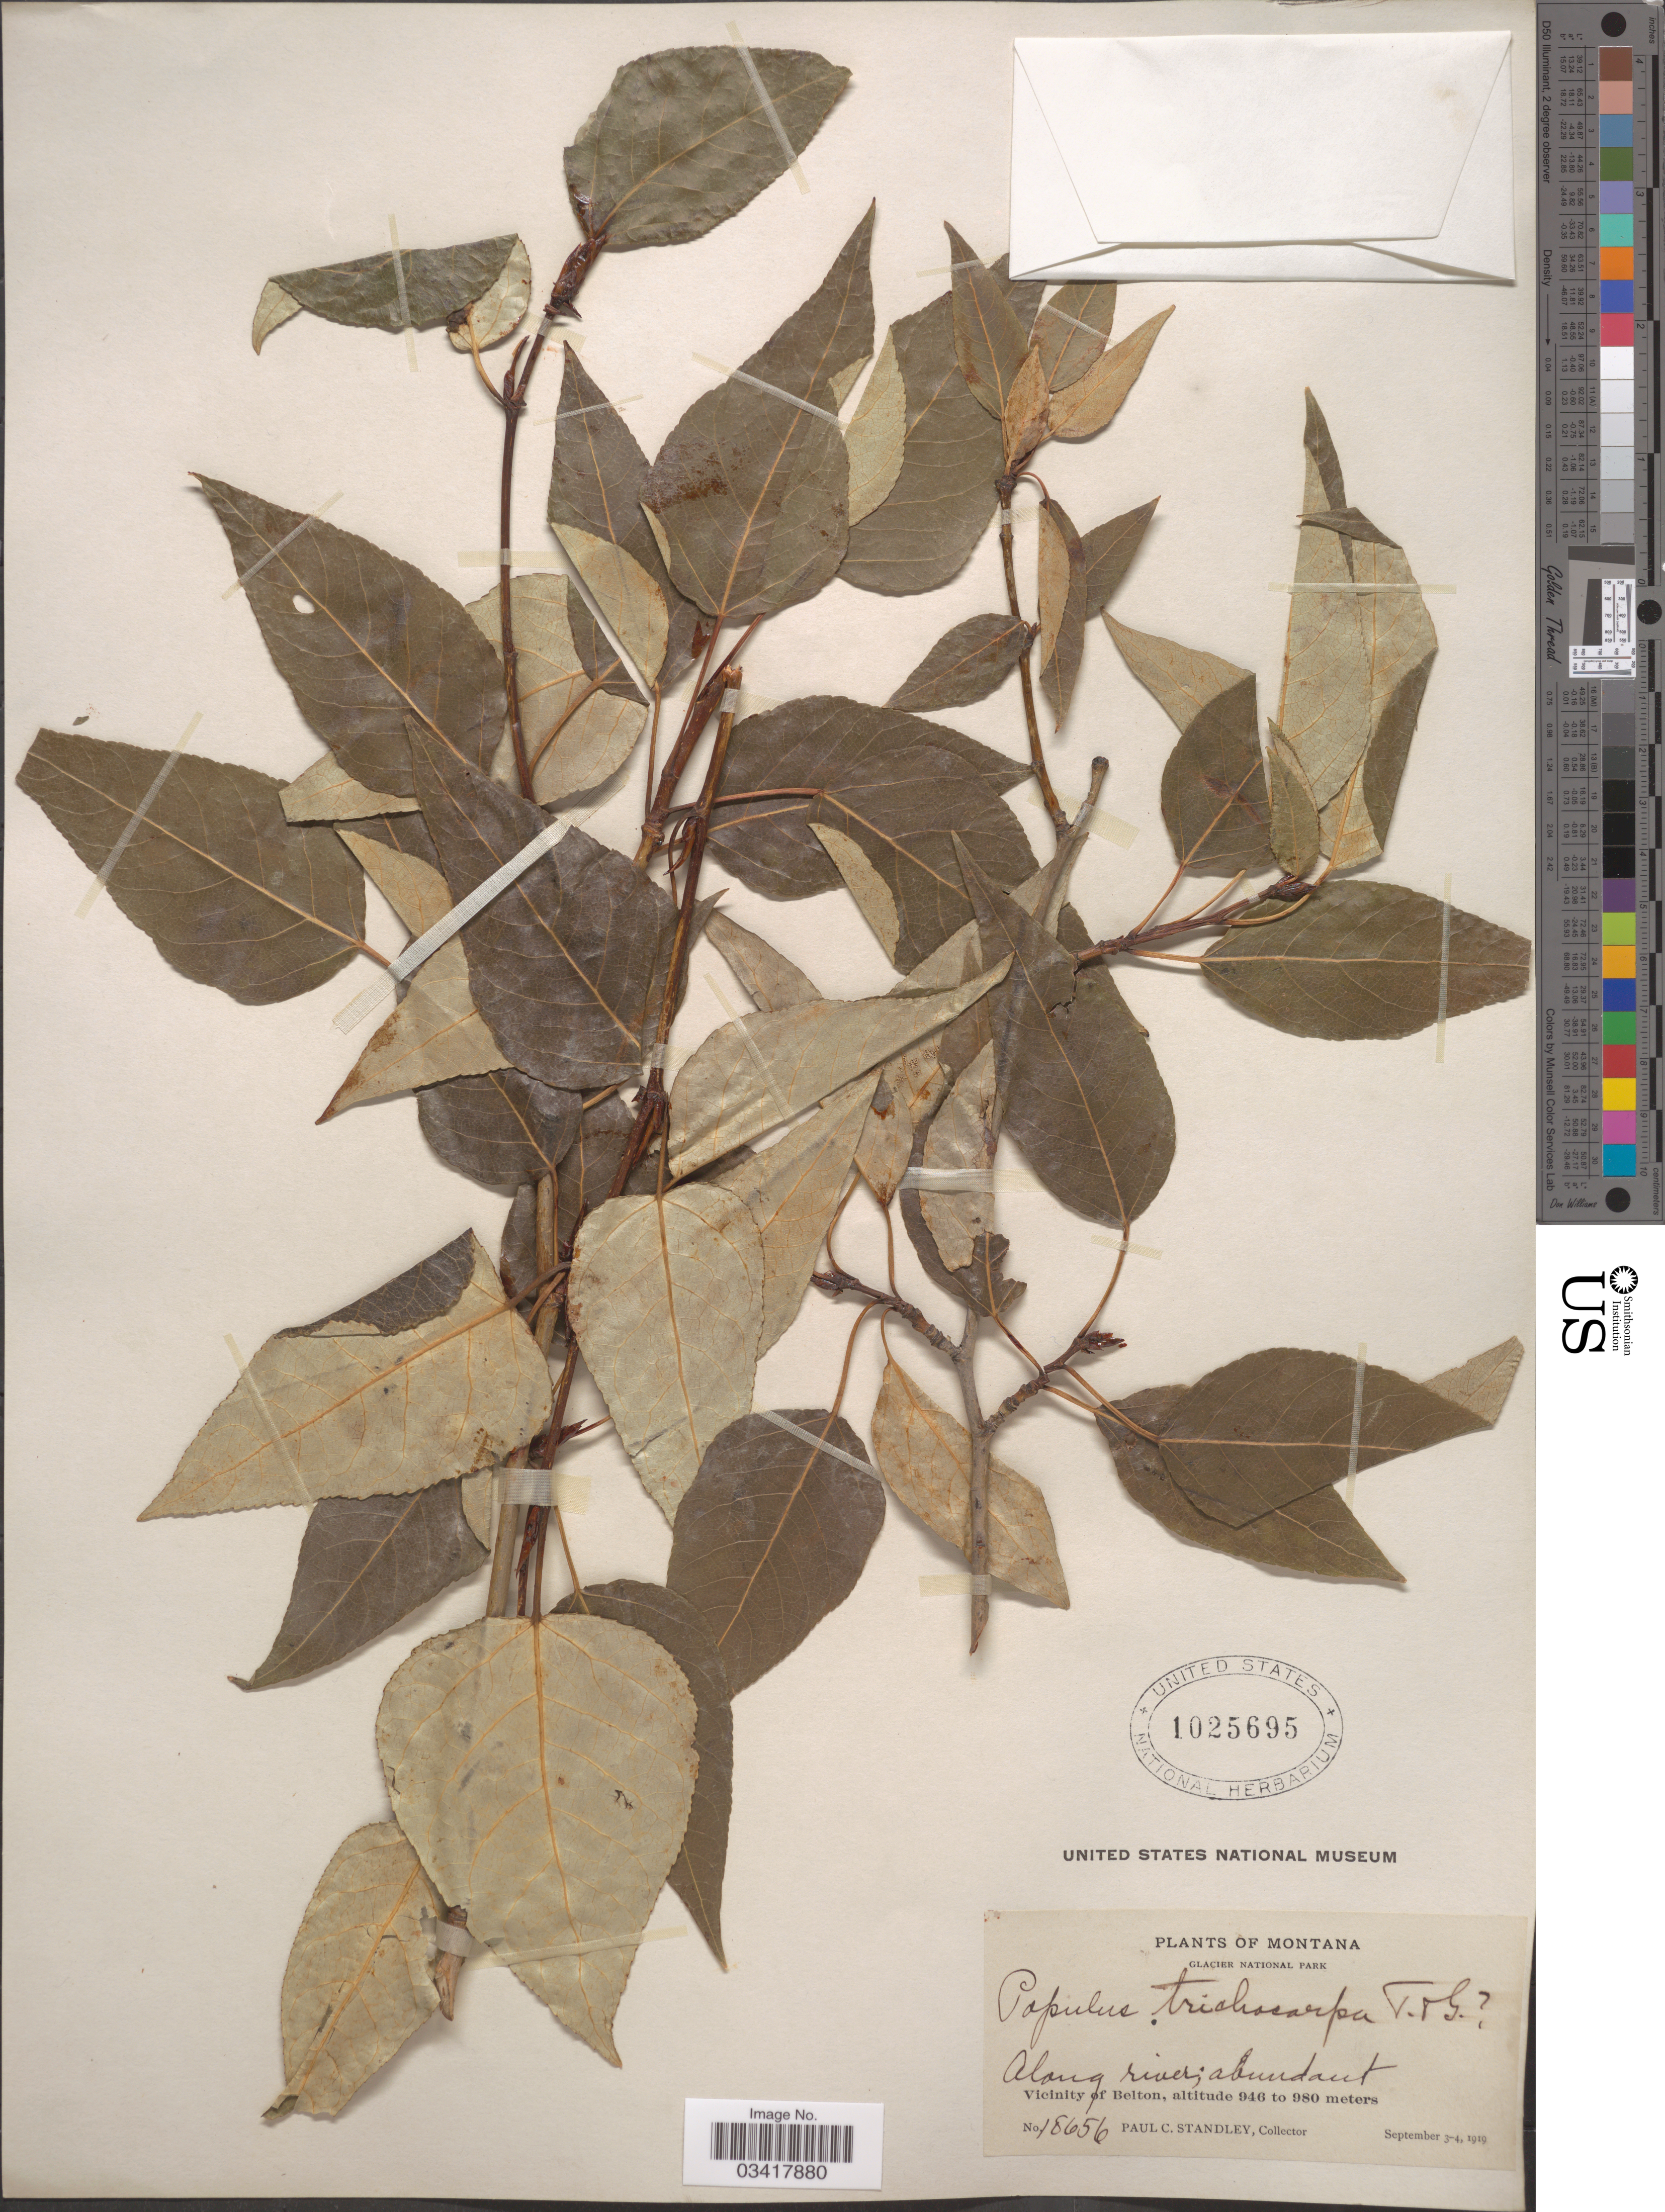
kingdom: Plantae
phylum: Tracheophyta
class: Magnoliopsida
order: Malpighiales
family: Salicaceae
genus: Populus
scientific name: Populus trichocarpa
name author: Torr. & A. Gray ex W. Hook.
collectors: P. C. Standley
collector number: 18656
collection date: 1919-09-03/1919-09-04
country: United States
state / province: Montana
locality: Glacier National Park. Along river. Vicinity of Belton.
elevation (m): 946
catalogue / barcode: US 1025695